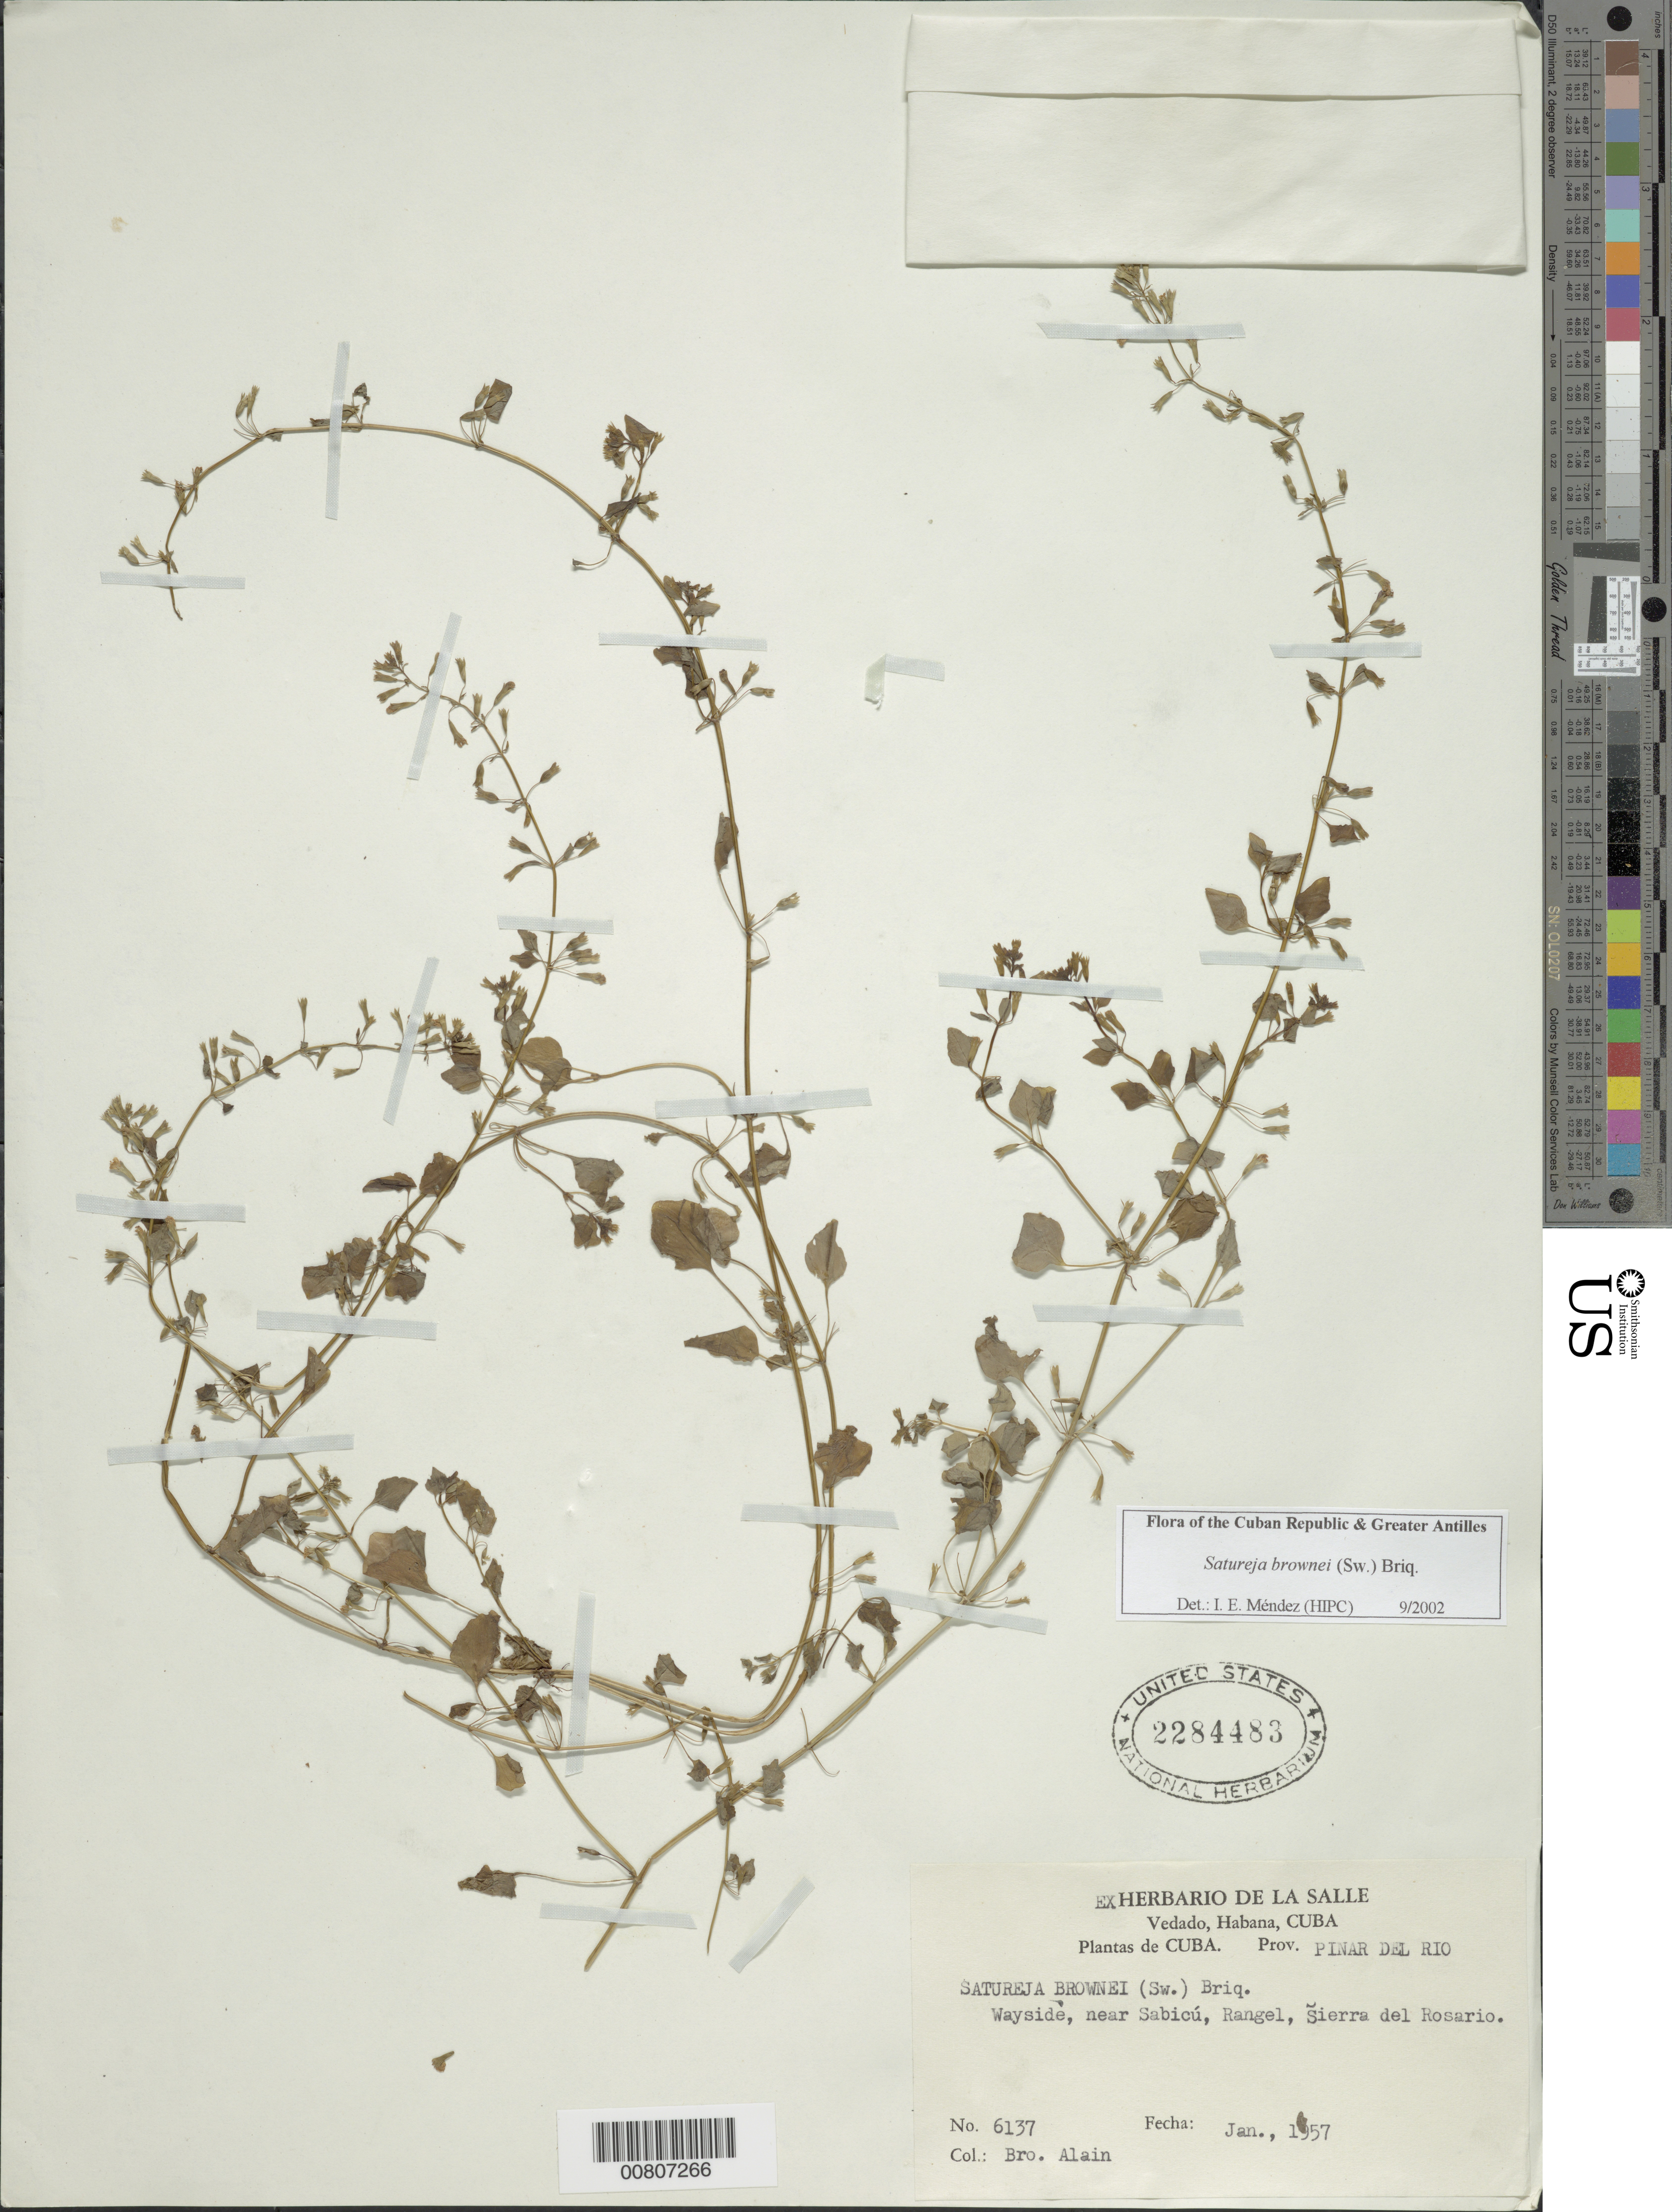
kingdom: Plantae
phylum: Tracheophyta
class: Magnoliopsida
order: Lamiales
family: Lamiaceae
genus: Clinopodium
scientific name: Clinopodium brownei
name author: (Sw.) Kuntze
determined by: Méndez, Isidro E., (HIPC)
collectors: A. H. Liogier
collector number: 6137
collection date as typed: Jan 1957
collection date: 1957-01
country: Cuba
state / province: Pinar del Rio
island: Cuba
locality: Sabicú, Rangel, Sierra del Rosario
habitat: Wayside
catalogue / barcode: US 2284483